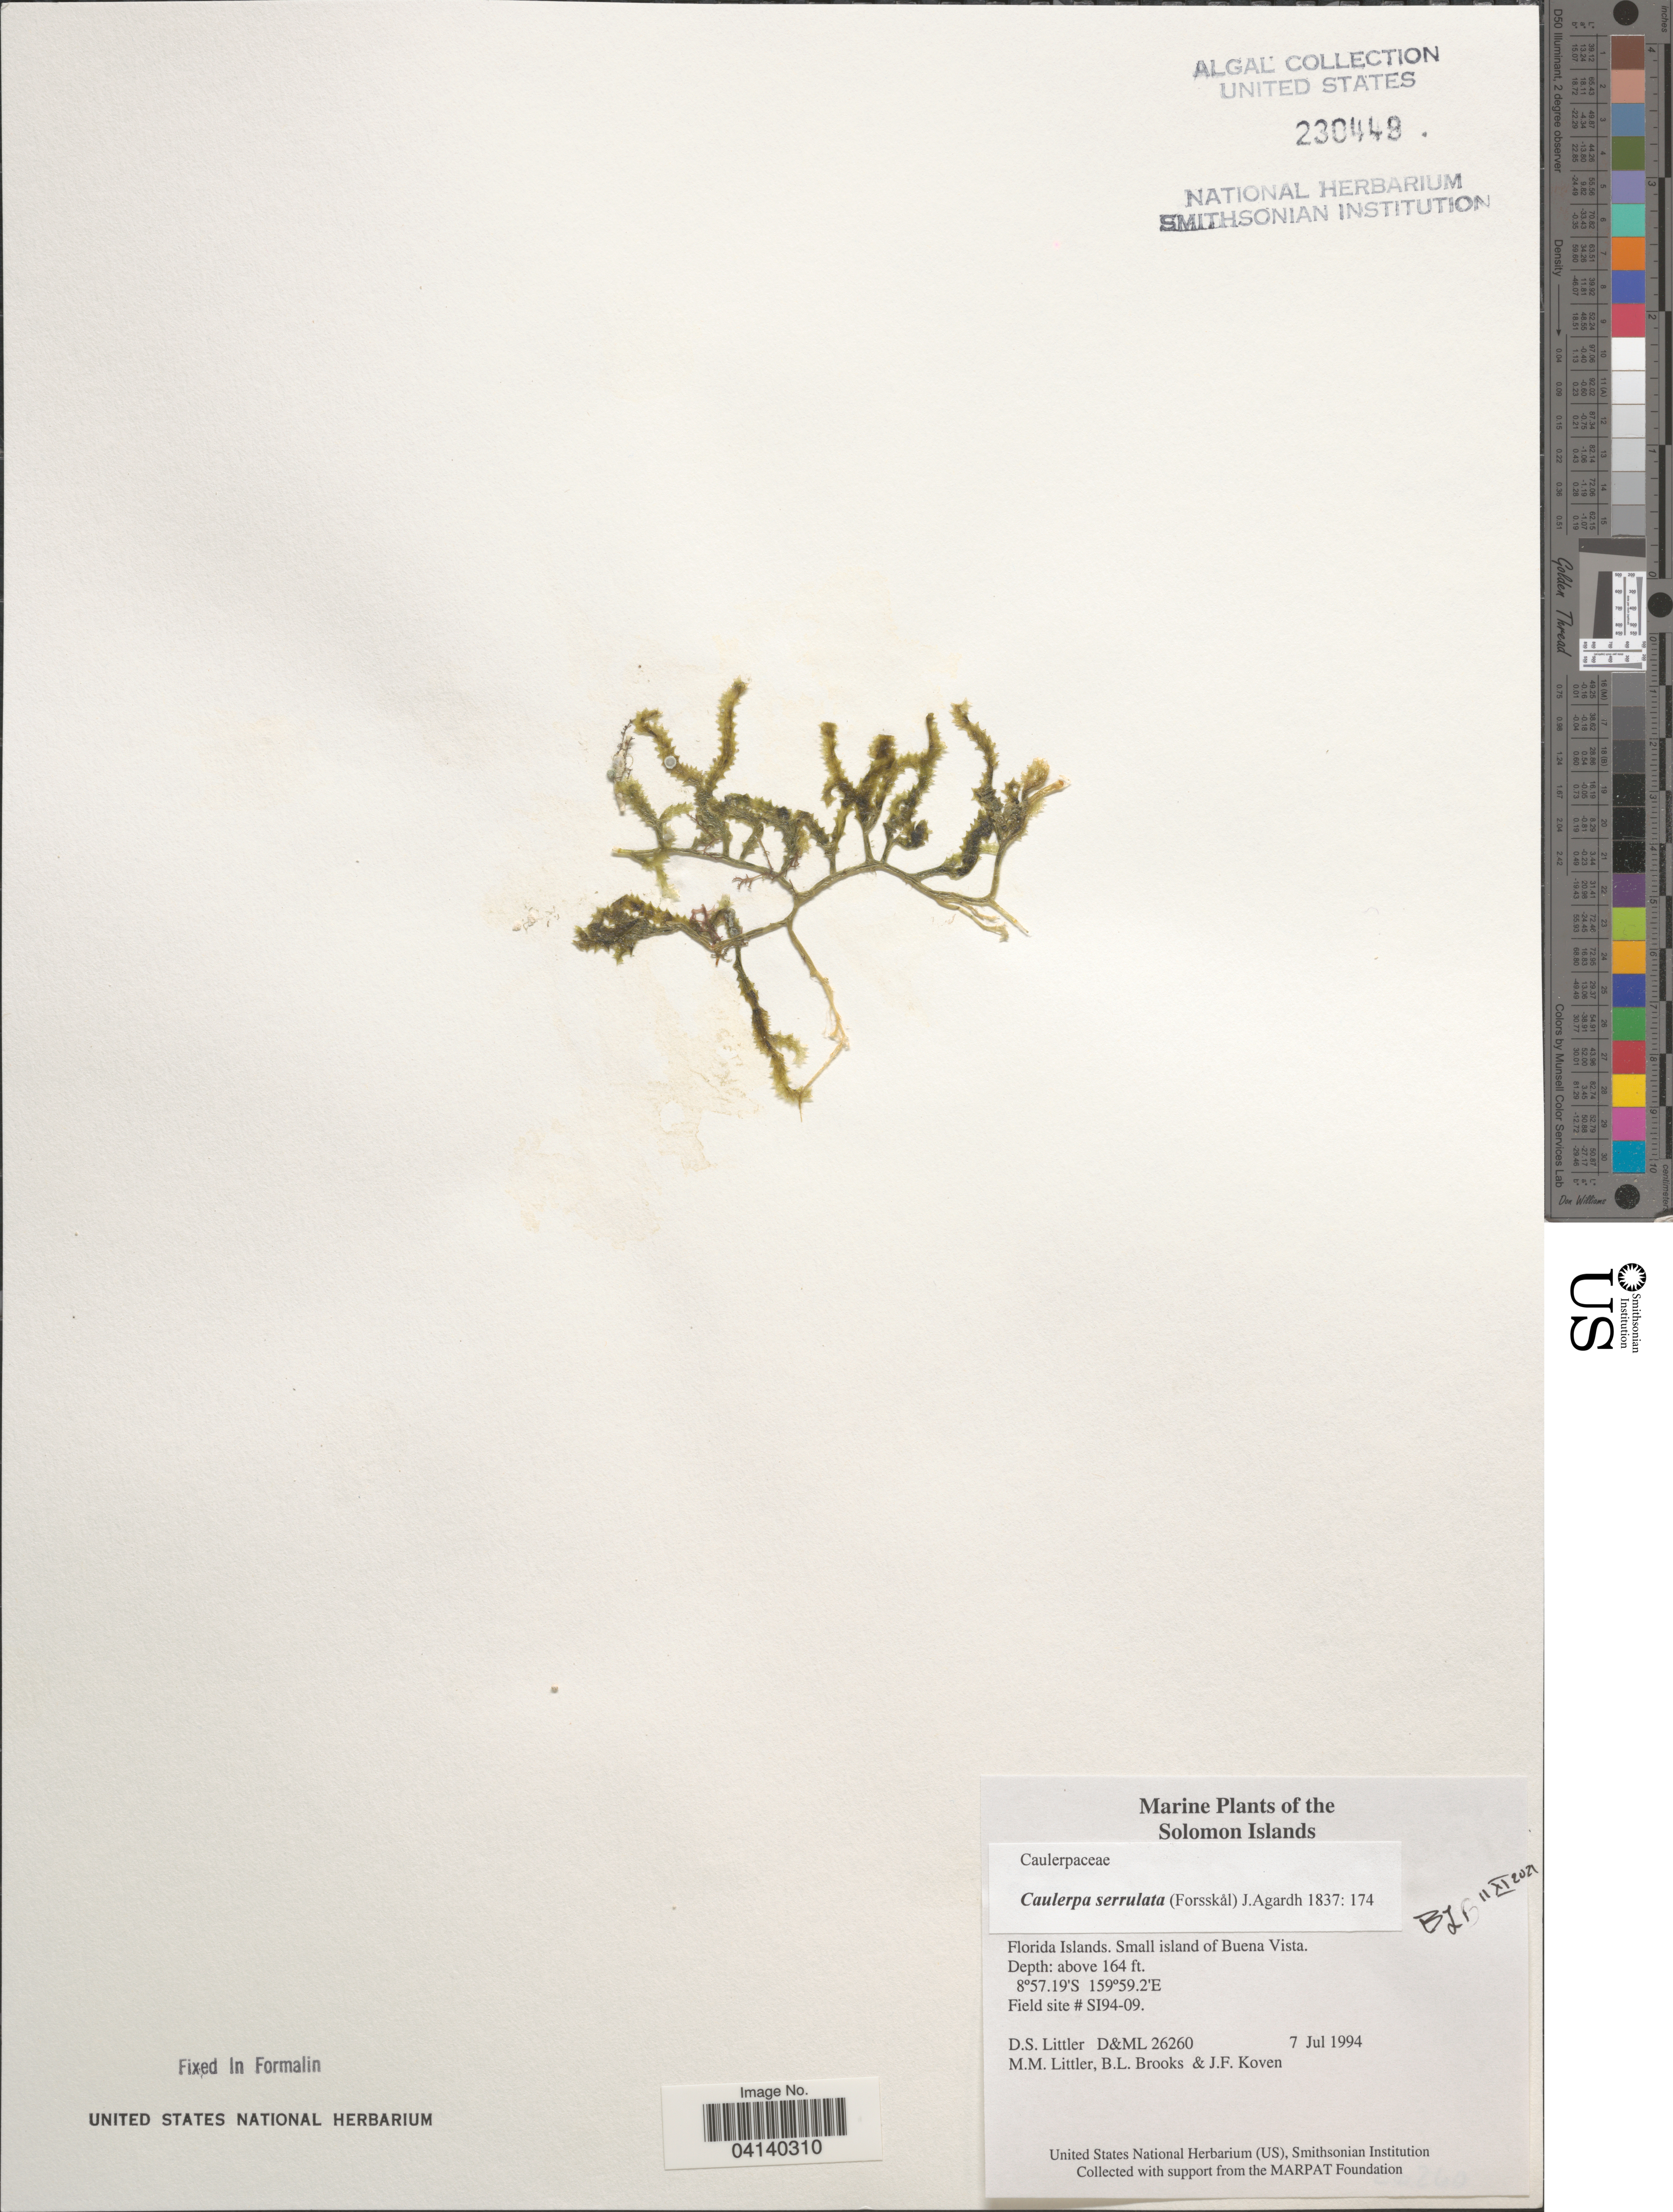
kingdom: Plantae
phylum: Chlorophyta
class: Ulvophyceae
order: Bryopsidales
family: Caulerpaceae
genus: Caulerpa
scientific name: Caulerpa serrulata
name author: (Forssk.) J. Agardh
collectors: D. S. Littler, B. Brooks & J. Koven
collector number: D&ML26260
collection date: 1994-07-07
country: Solomon Islands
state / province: Solomon Islands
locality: Florida Islands. Small island of Buena Vista. Field site # SI94-09.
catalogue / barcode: US 230449